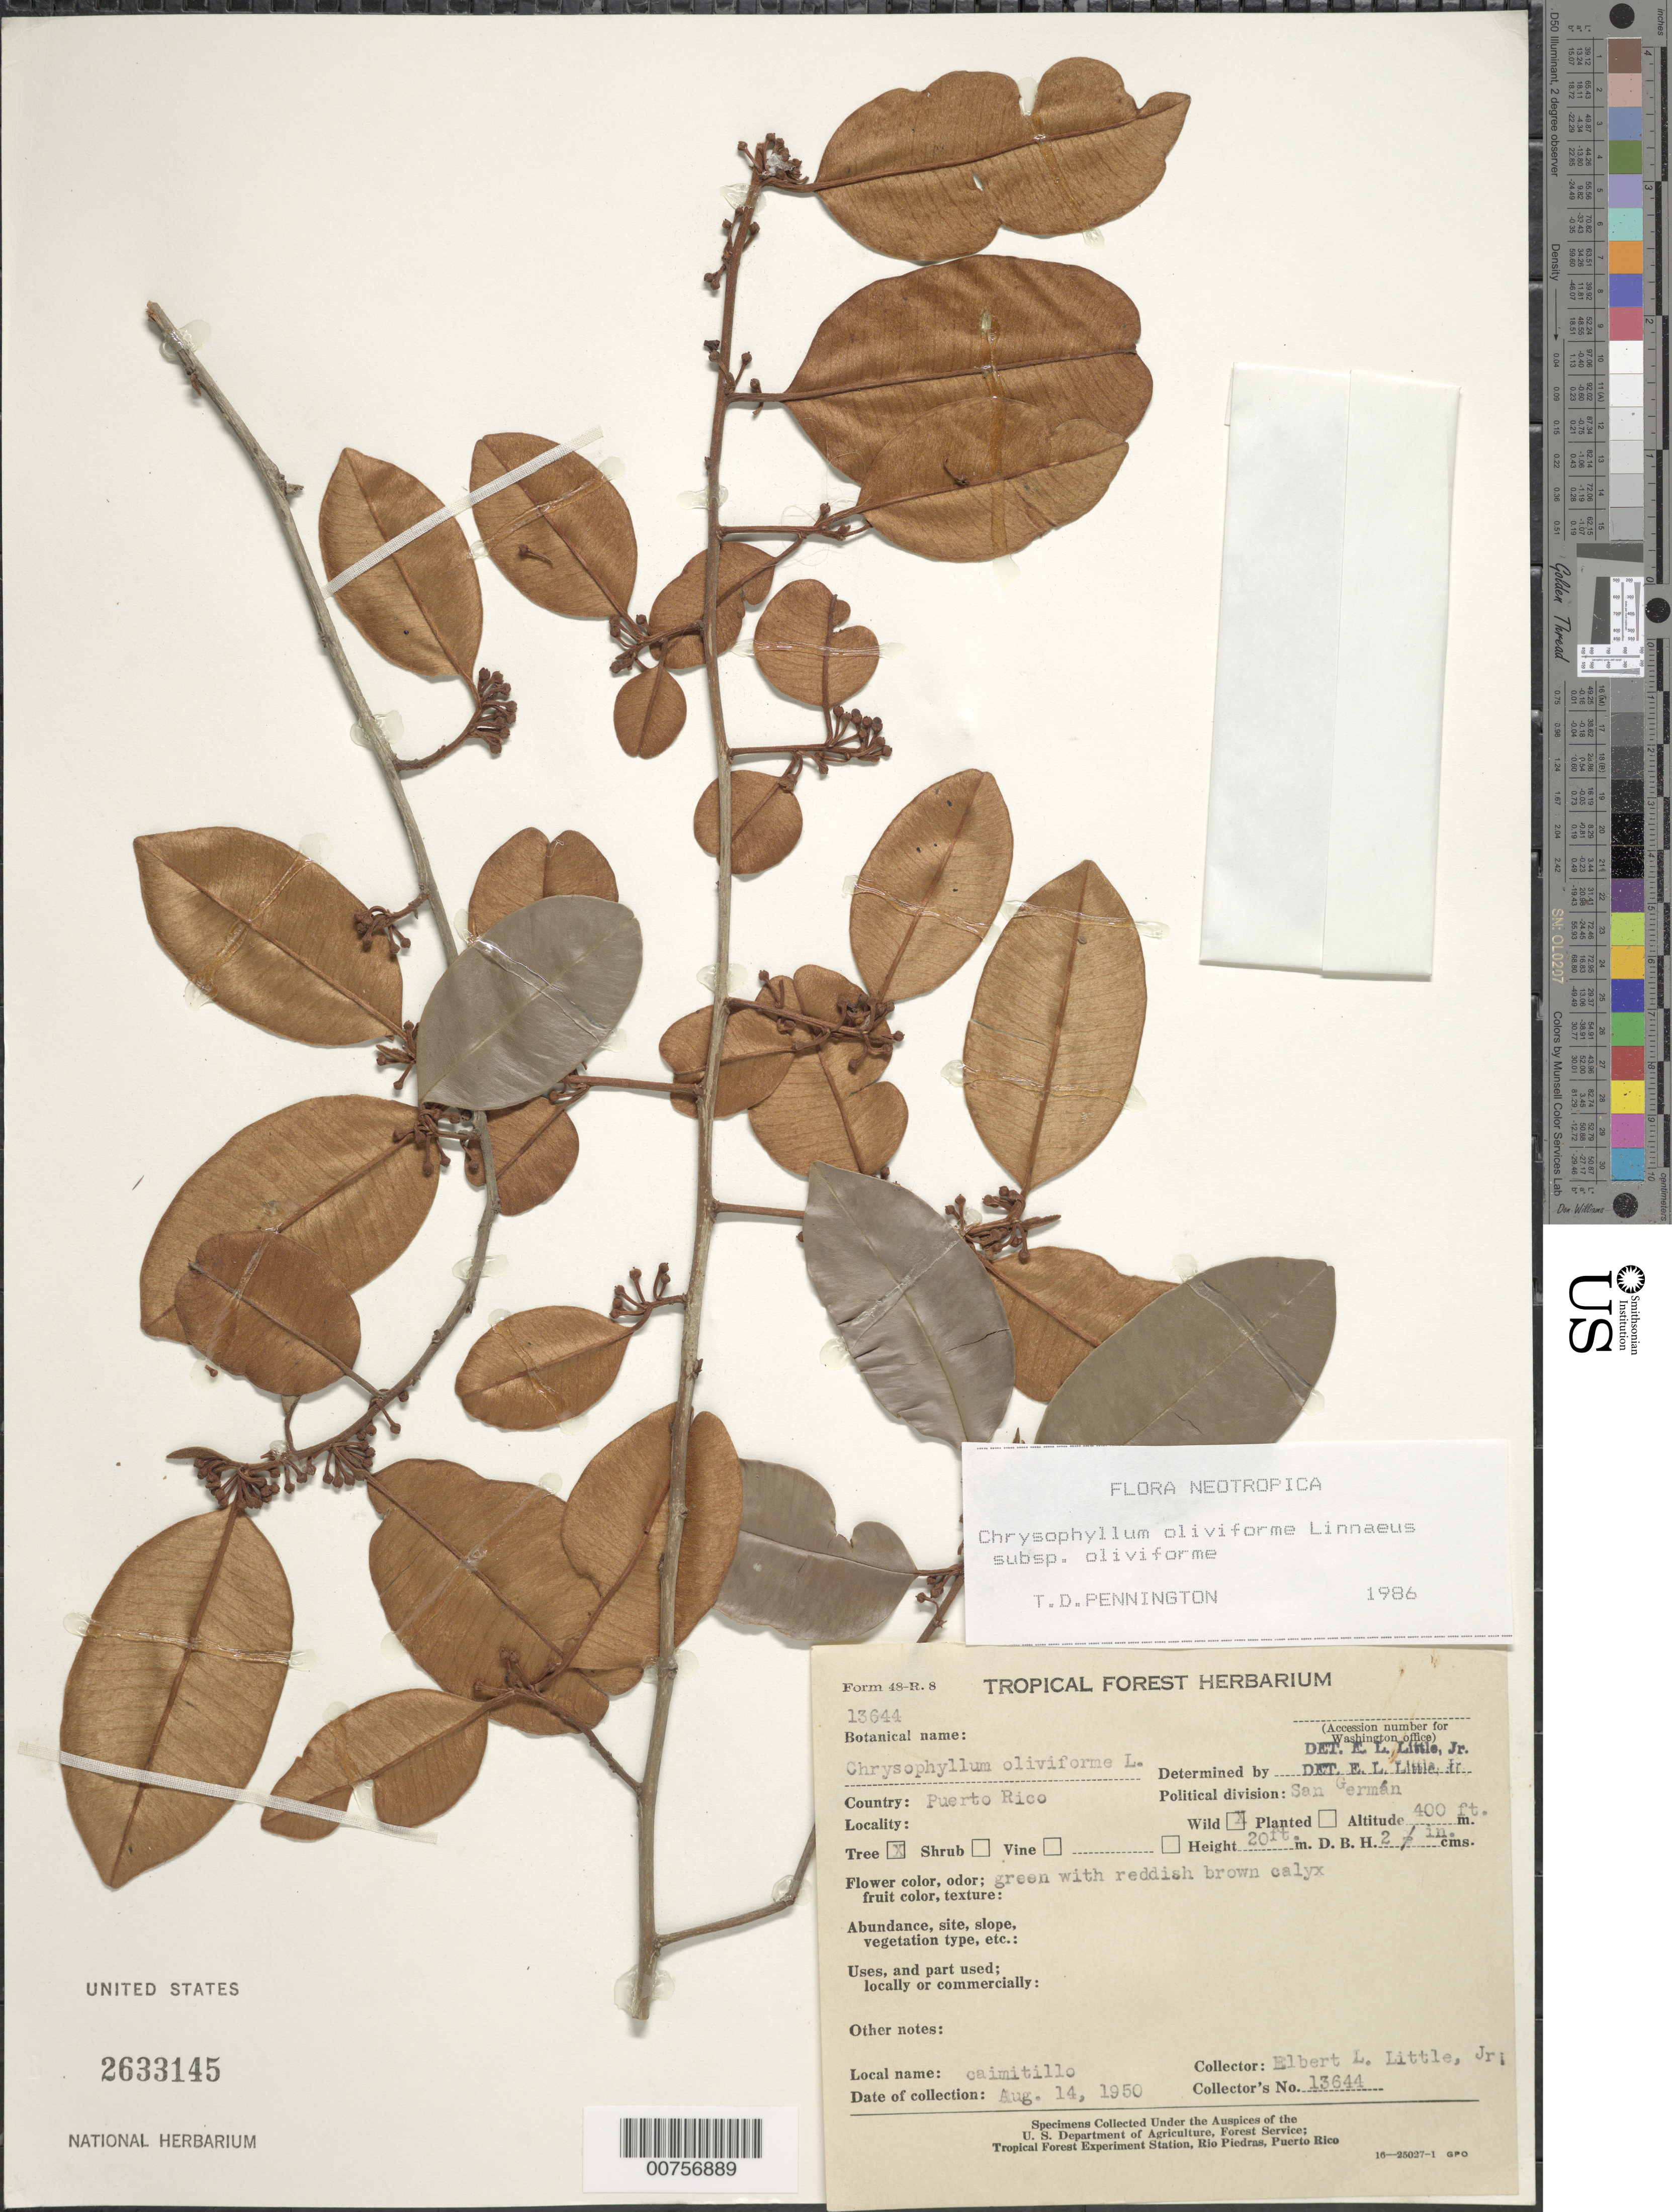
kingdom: Plantae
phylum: Tracheophyta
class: Magnoliopsida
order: Ericales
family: Sapotaceae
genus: Chrysophyllum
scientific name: Chrysophyllum oliviforme subsp. oliviforme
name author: L.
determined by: Pennington, T. D., (K)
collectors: E. L. Little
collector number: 13644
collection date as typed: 14 Aug 1950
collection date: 1950-08-14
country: Puerto Rico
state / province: San Germán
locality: San Germán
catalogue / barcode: US 2633145